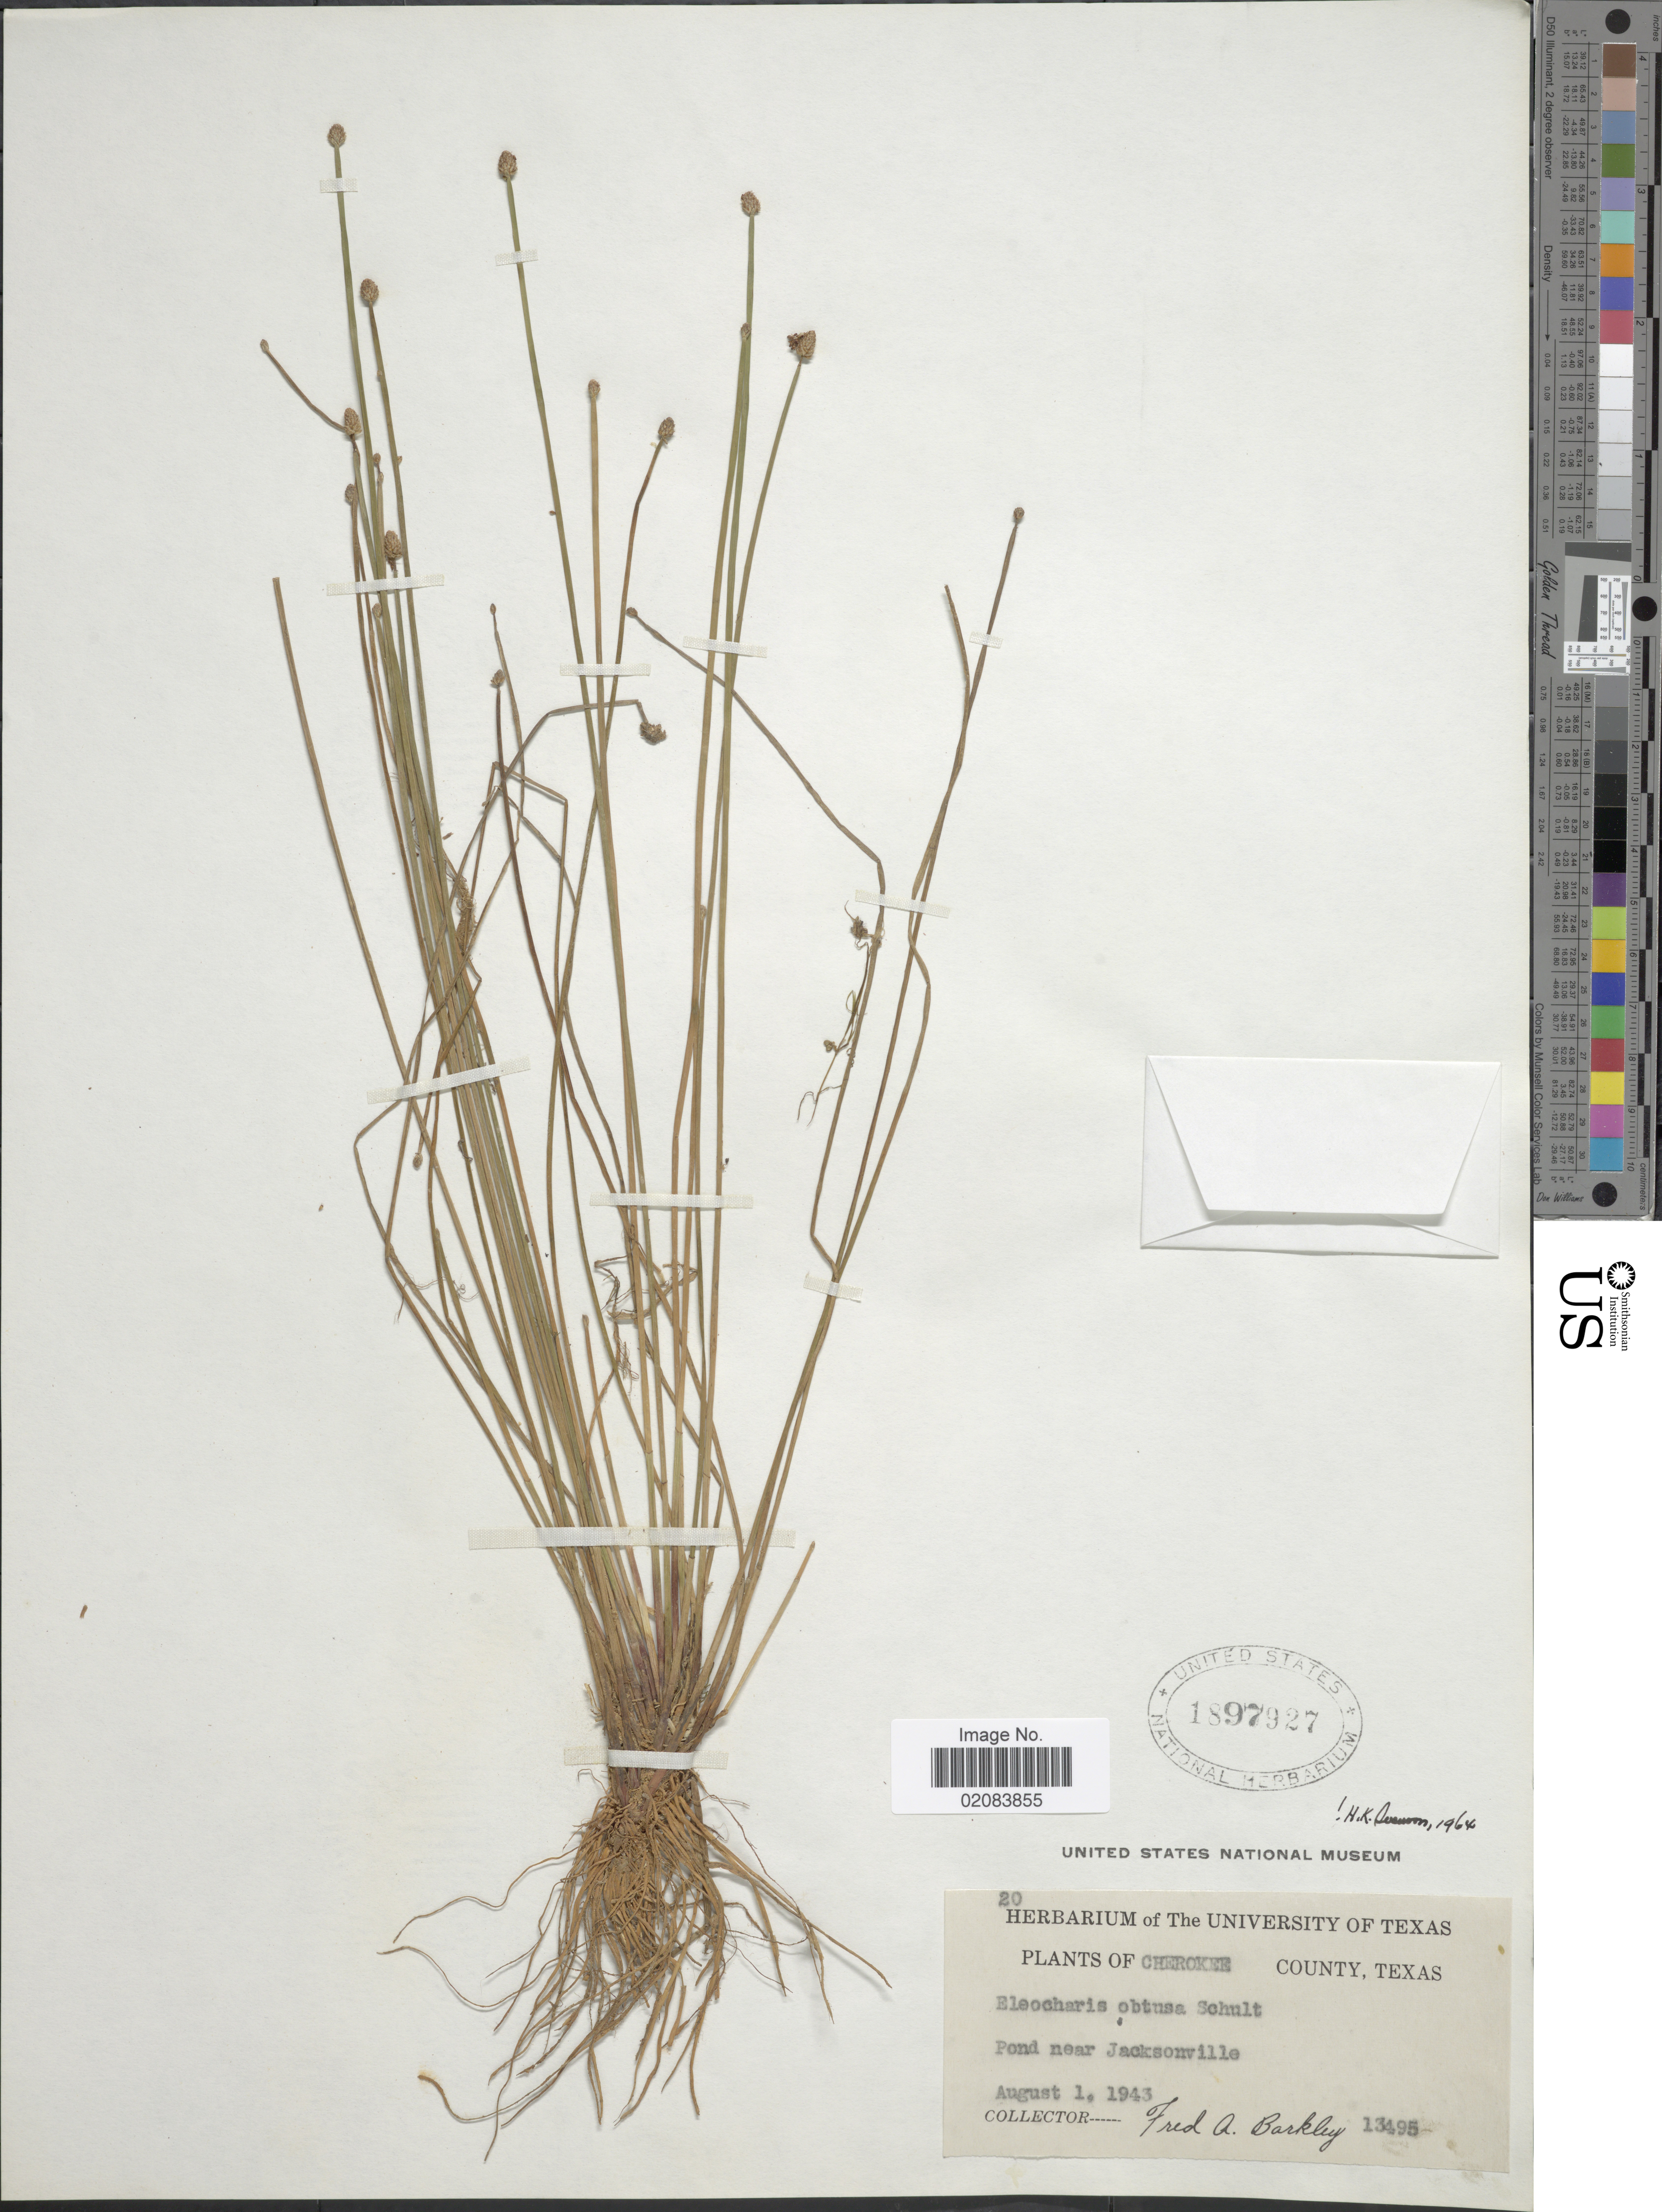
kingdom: Plantae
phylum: Tracheophyta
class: Liliopsida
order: Poales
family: Cyperaceae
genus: Eleocharis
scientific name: Eleocharis obtusa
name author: (Willd.) Schult.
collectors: F. A. Barkley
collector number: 13495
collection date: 1943-08-01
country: United States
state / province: Texas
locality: Cherokee County. Pond near Jacksonville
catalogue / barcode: US 1897927